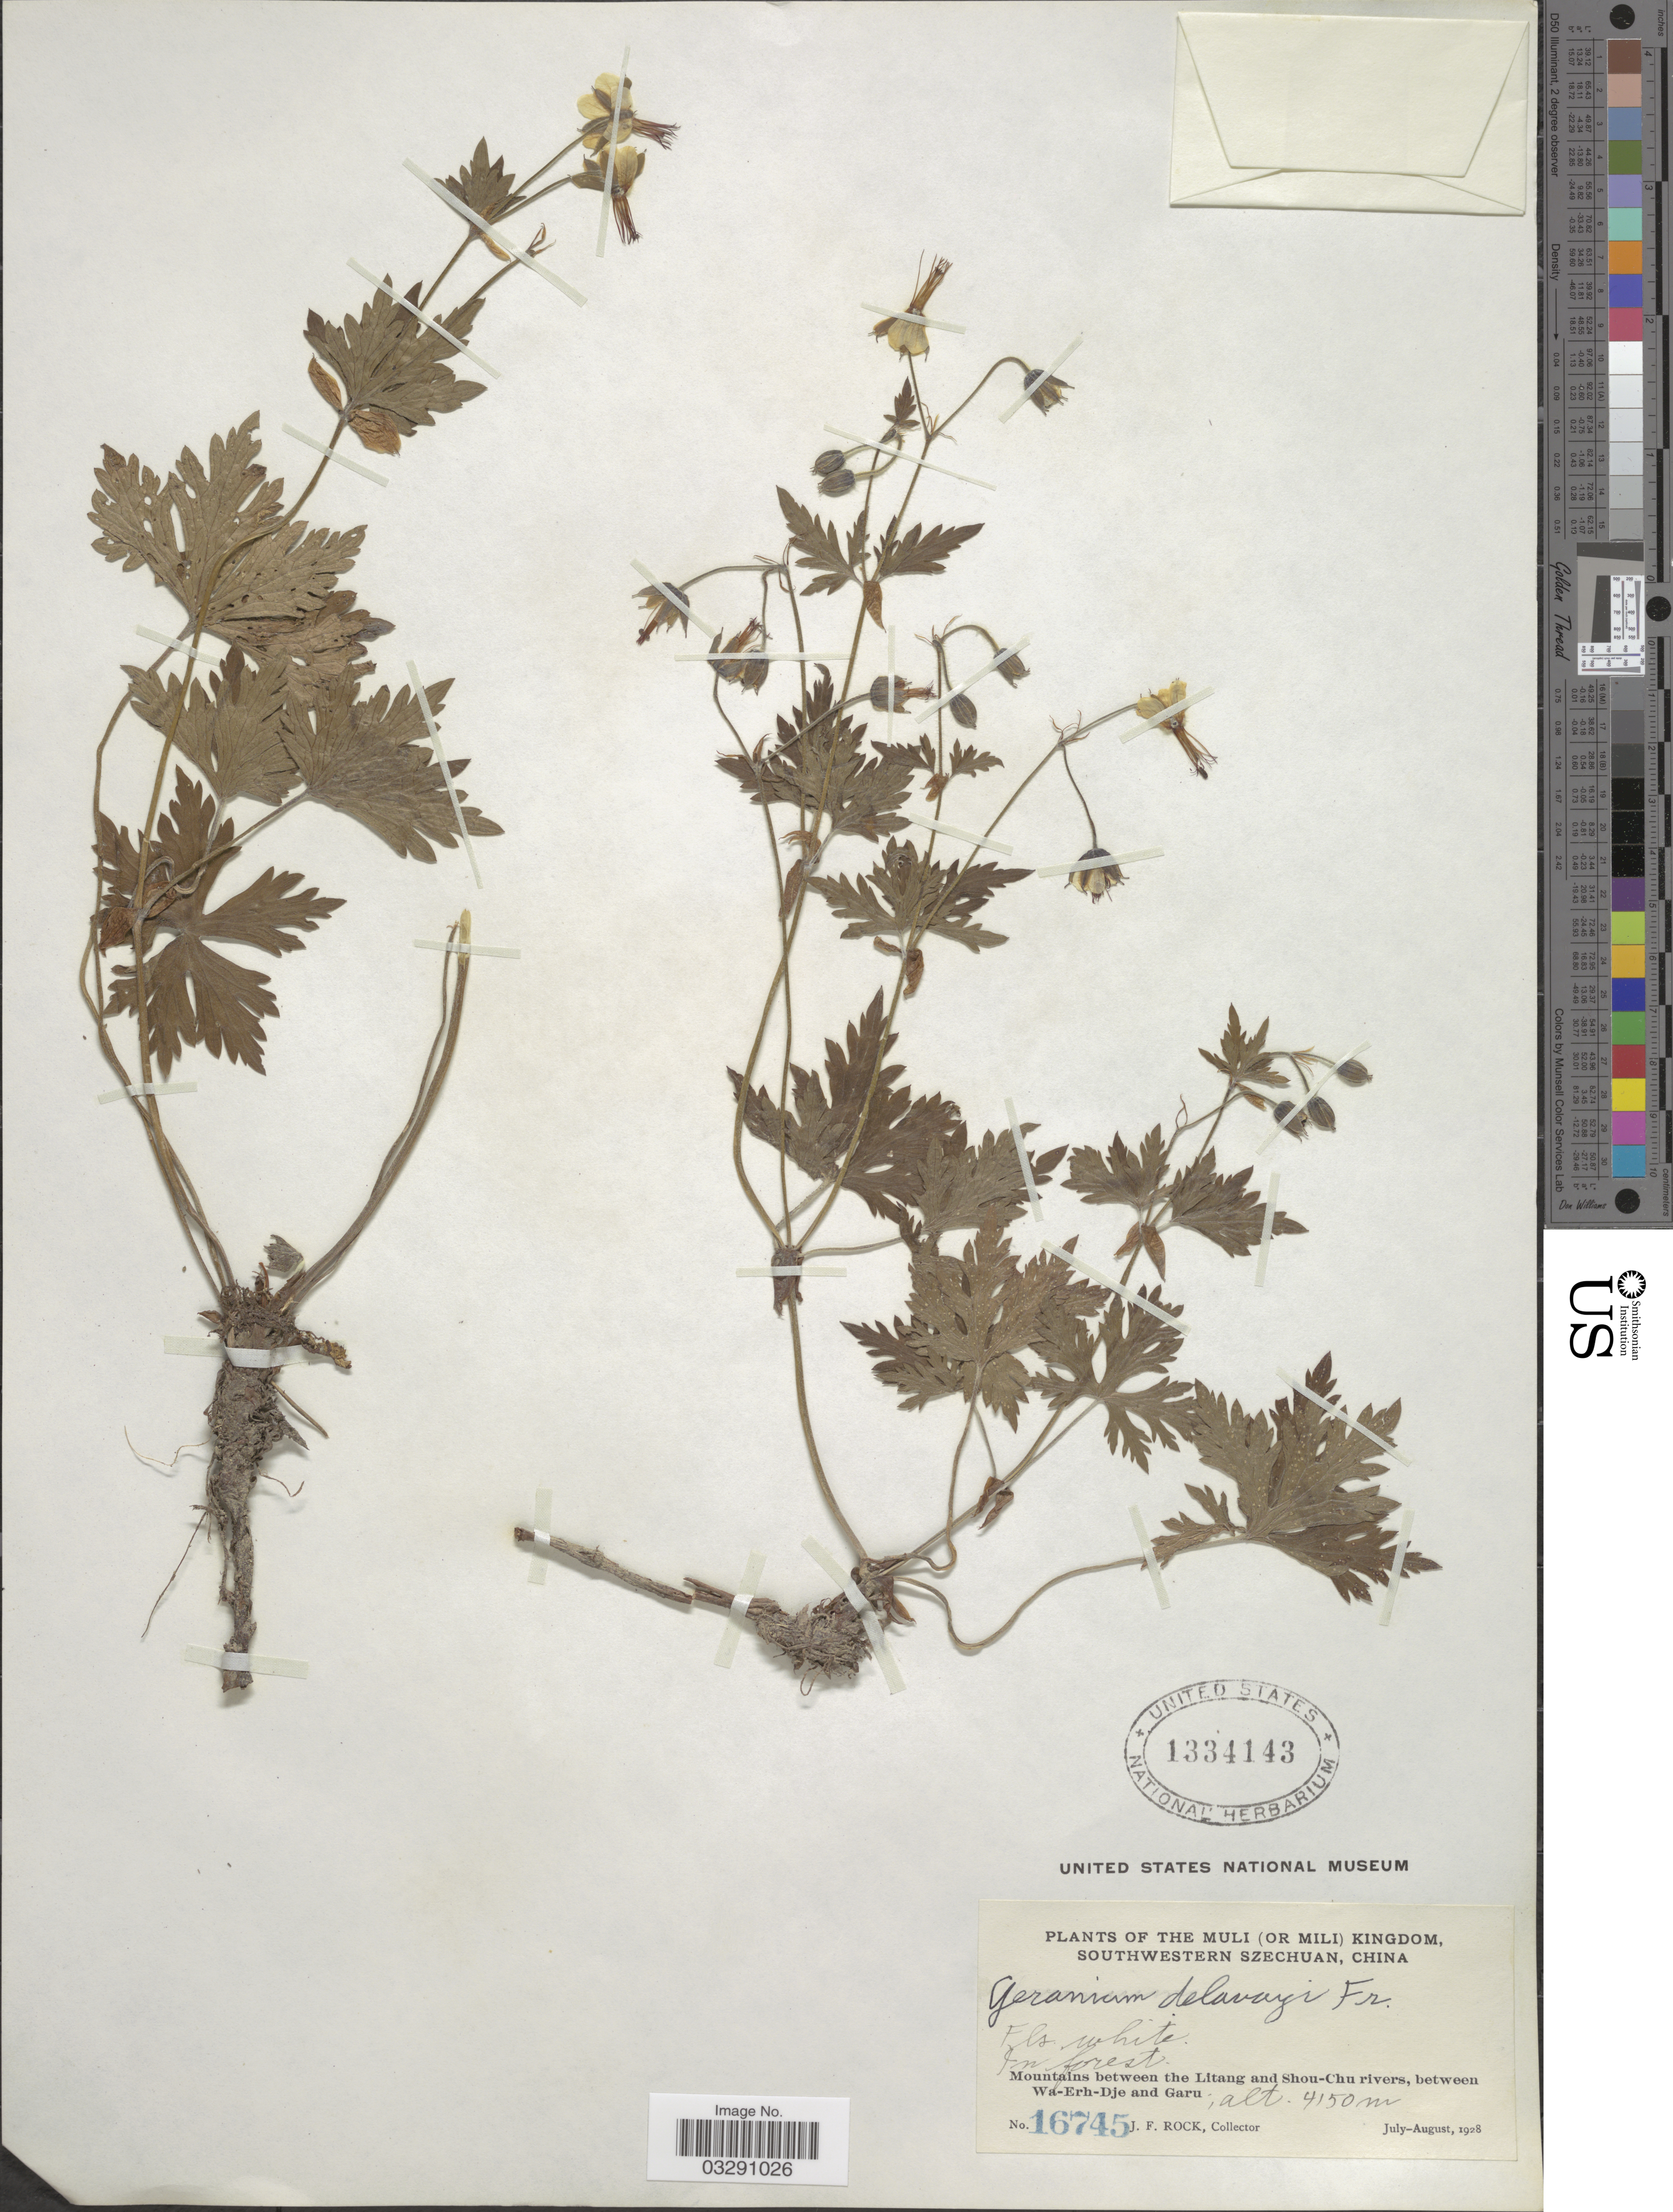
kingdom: Plantae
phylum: Tracheophyta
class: Magnoliopsida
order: Geraniales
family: Geraniaceae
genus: Geranium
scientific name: Geranium delavayi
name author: Franch.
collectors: J. Rock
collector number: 16745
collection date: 1928-07/1928-08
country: China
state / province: Sichuan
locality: Muli (or Mili) Kingdom, Southwestern Szechuan. Mountains between the Litang and Shou-Chu rivers, between Wa-Erh-Dje and Garu.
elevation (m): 4150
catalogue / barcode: US 1334143